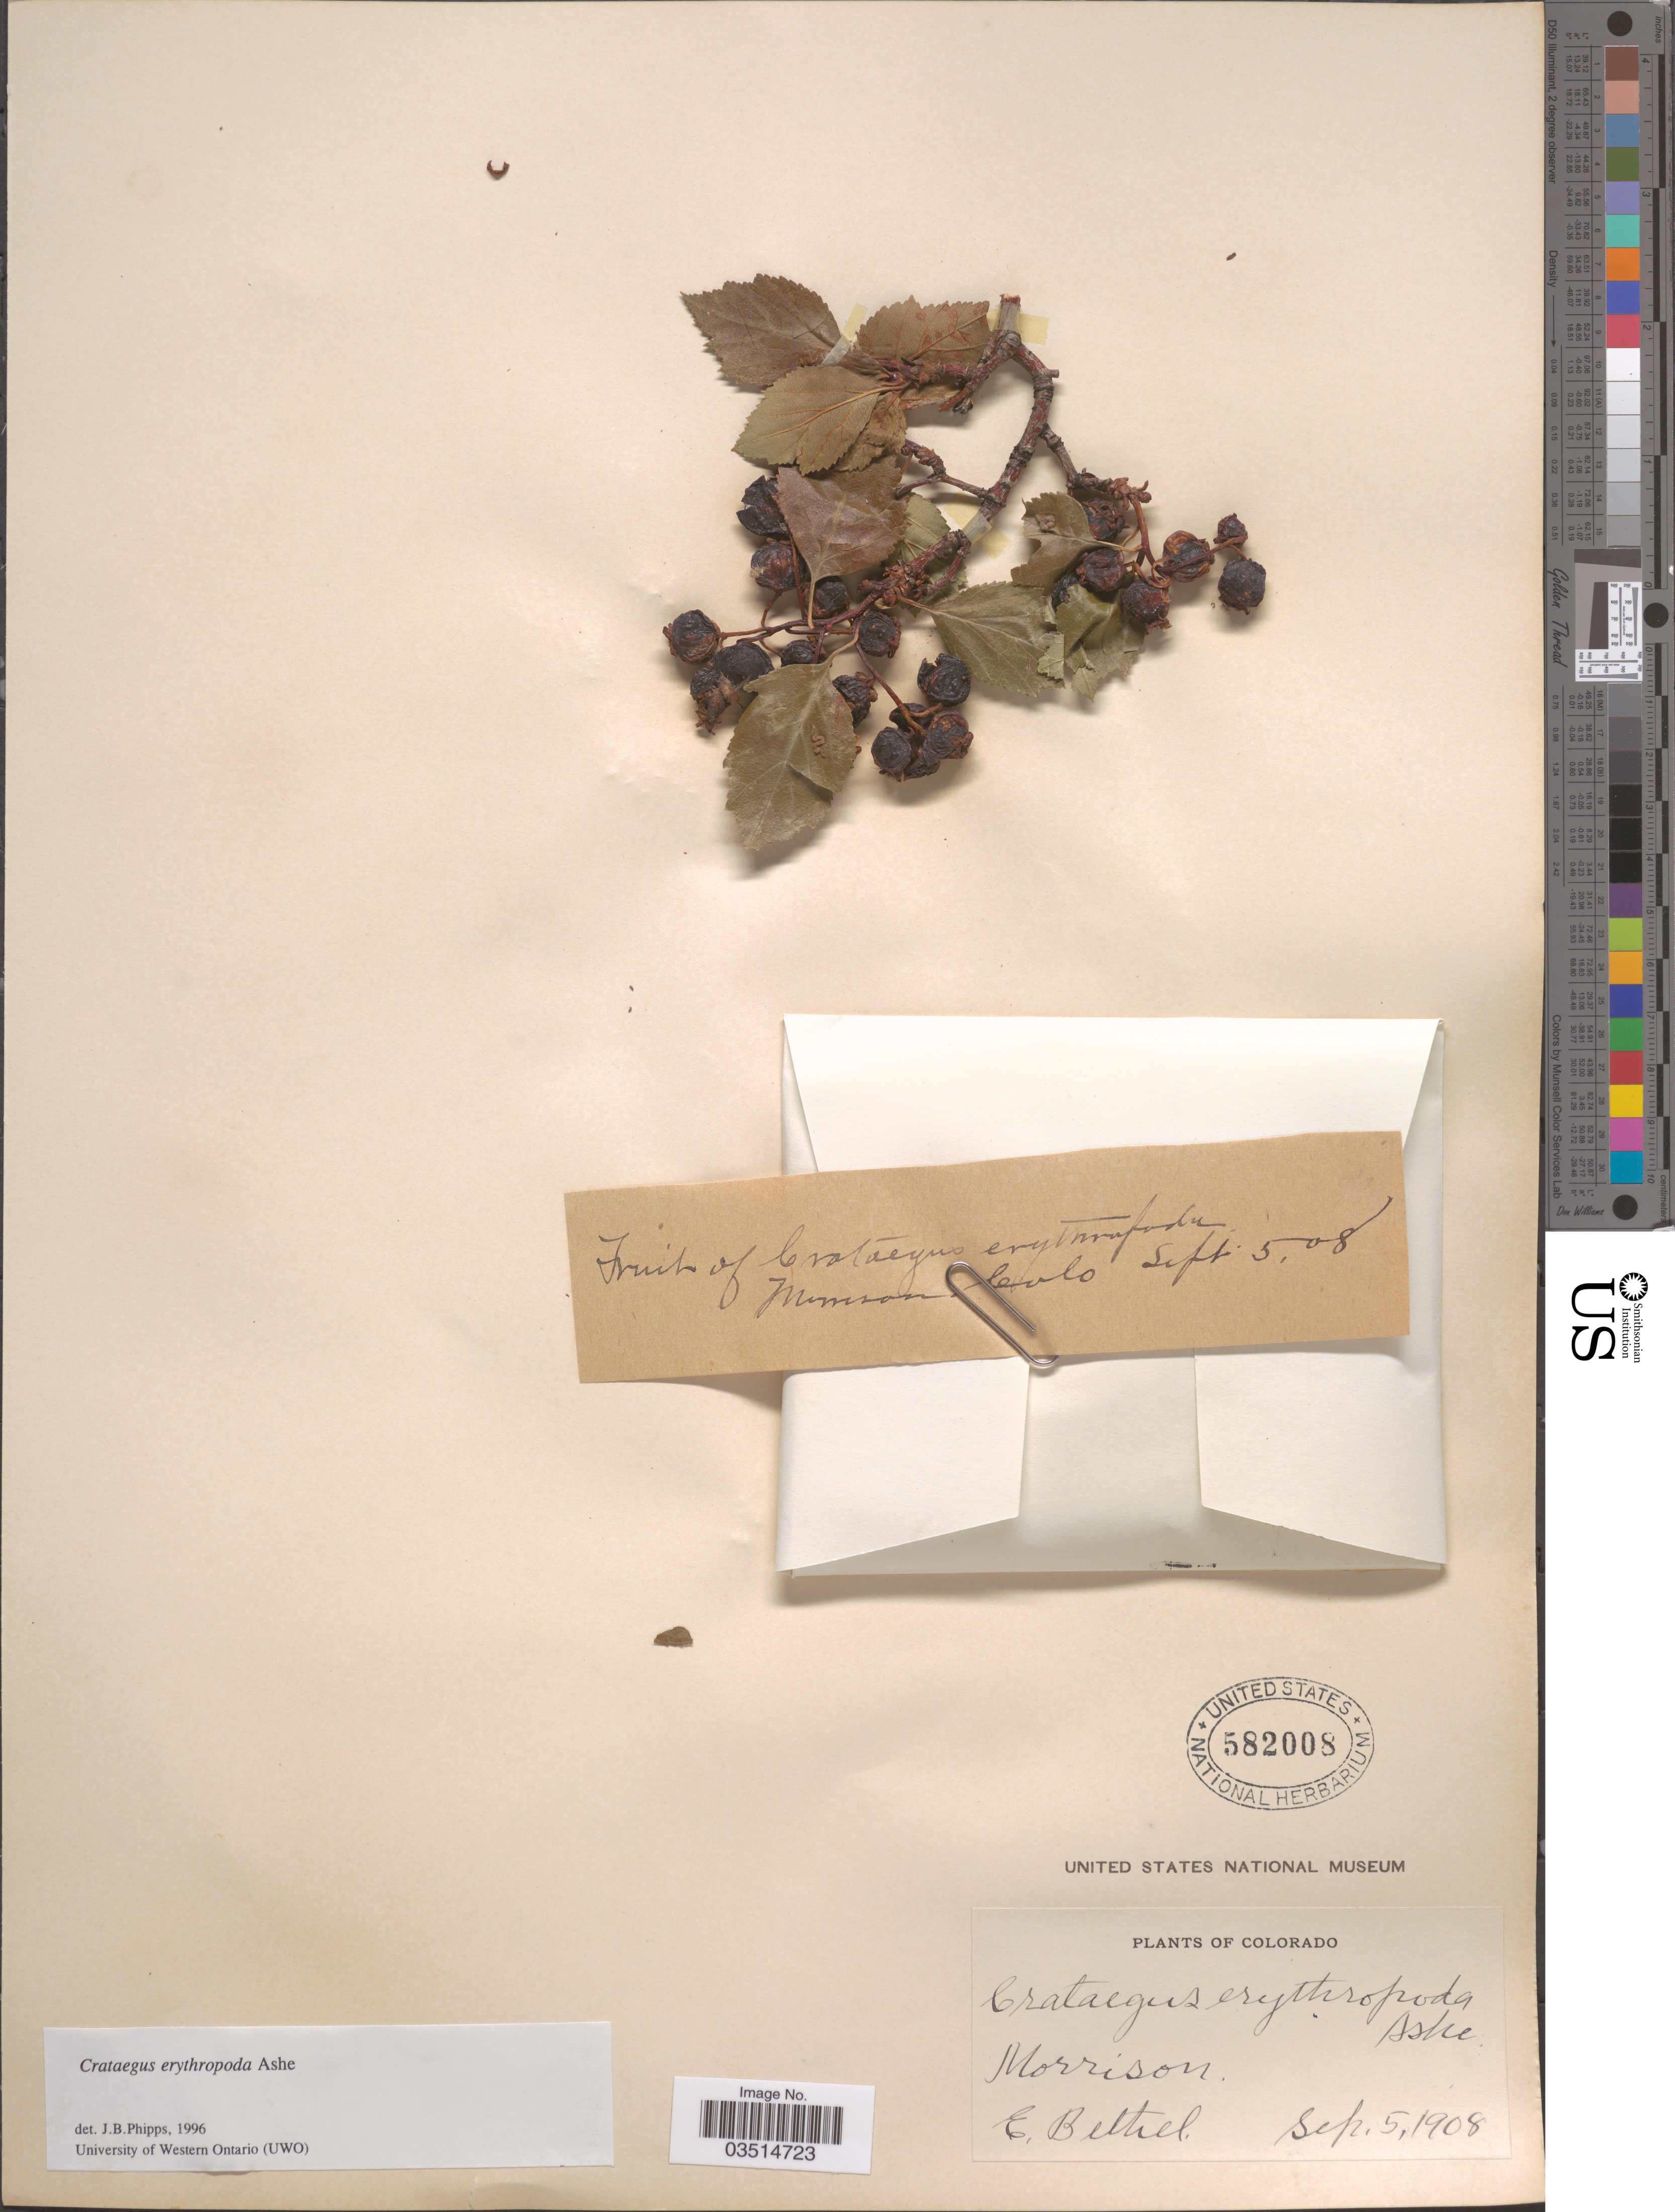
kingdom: Plantae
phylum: Tracheophyta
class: Magnoliopsida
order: Rosales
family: Rosaceae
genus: Crataegus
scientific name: Crataegus erythropoda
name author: Ashe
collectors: E. Bethel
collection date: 1908-09-05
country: United States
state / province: Colorado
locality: Morrison.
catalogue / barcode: US 582008